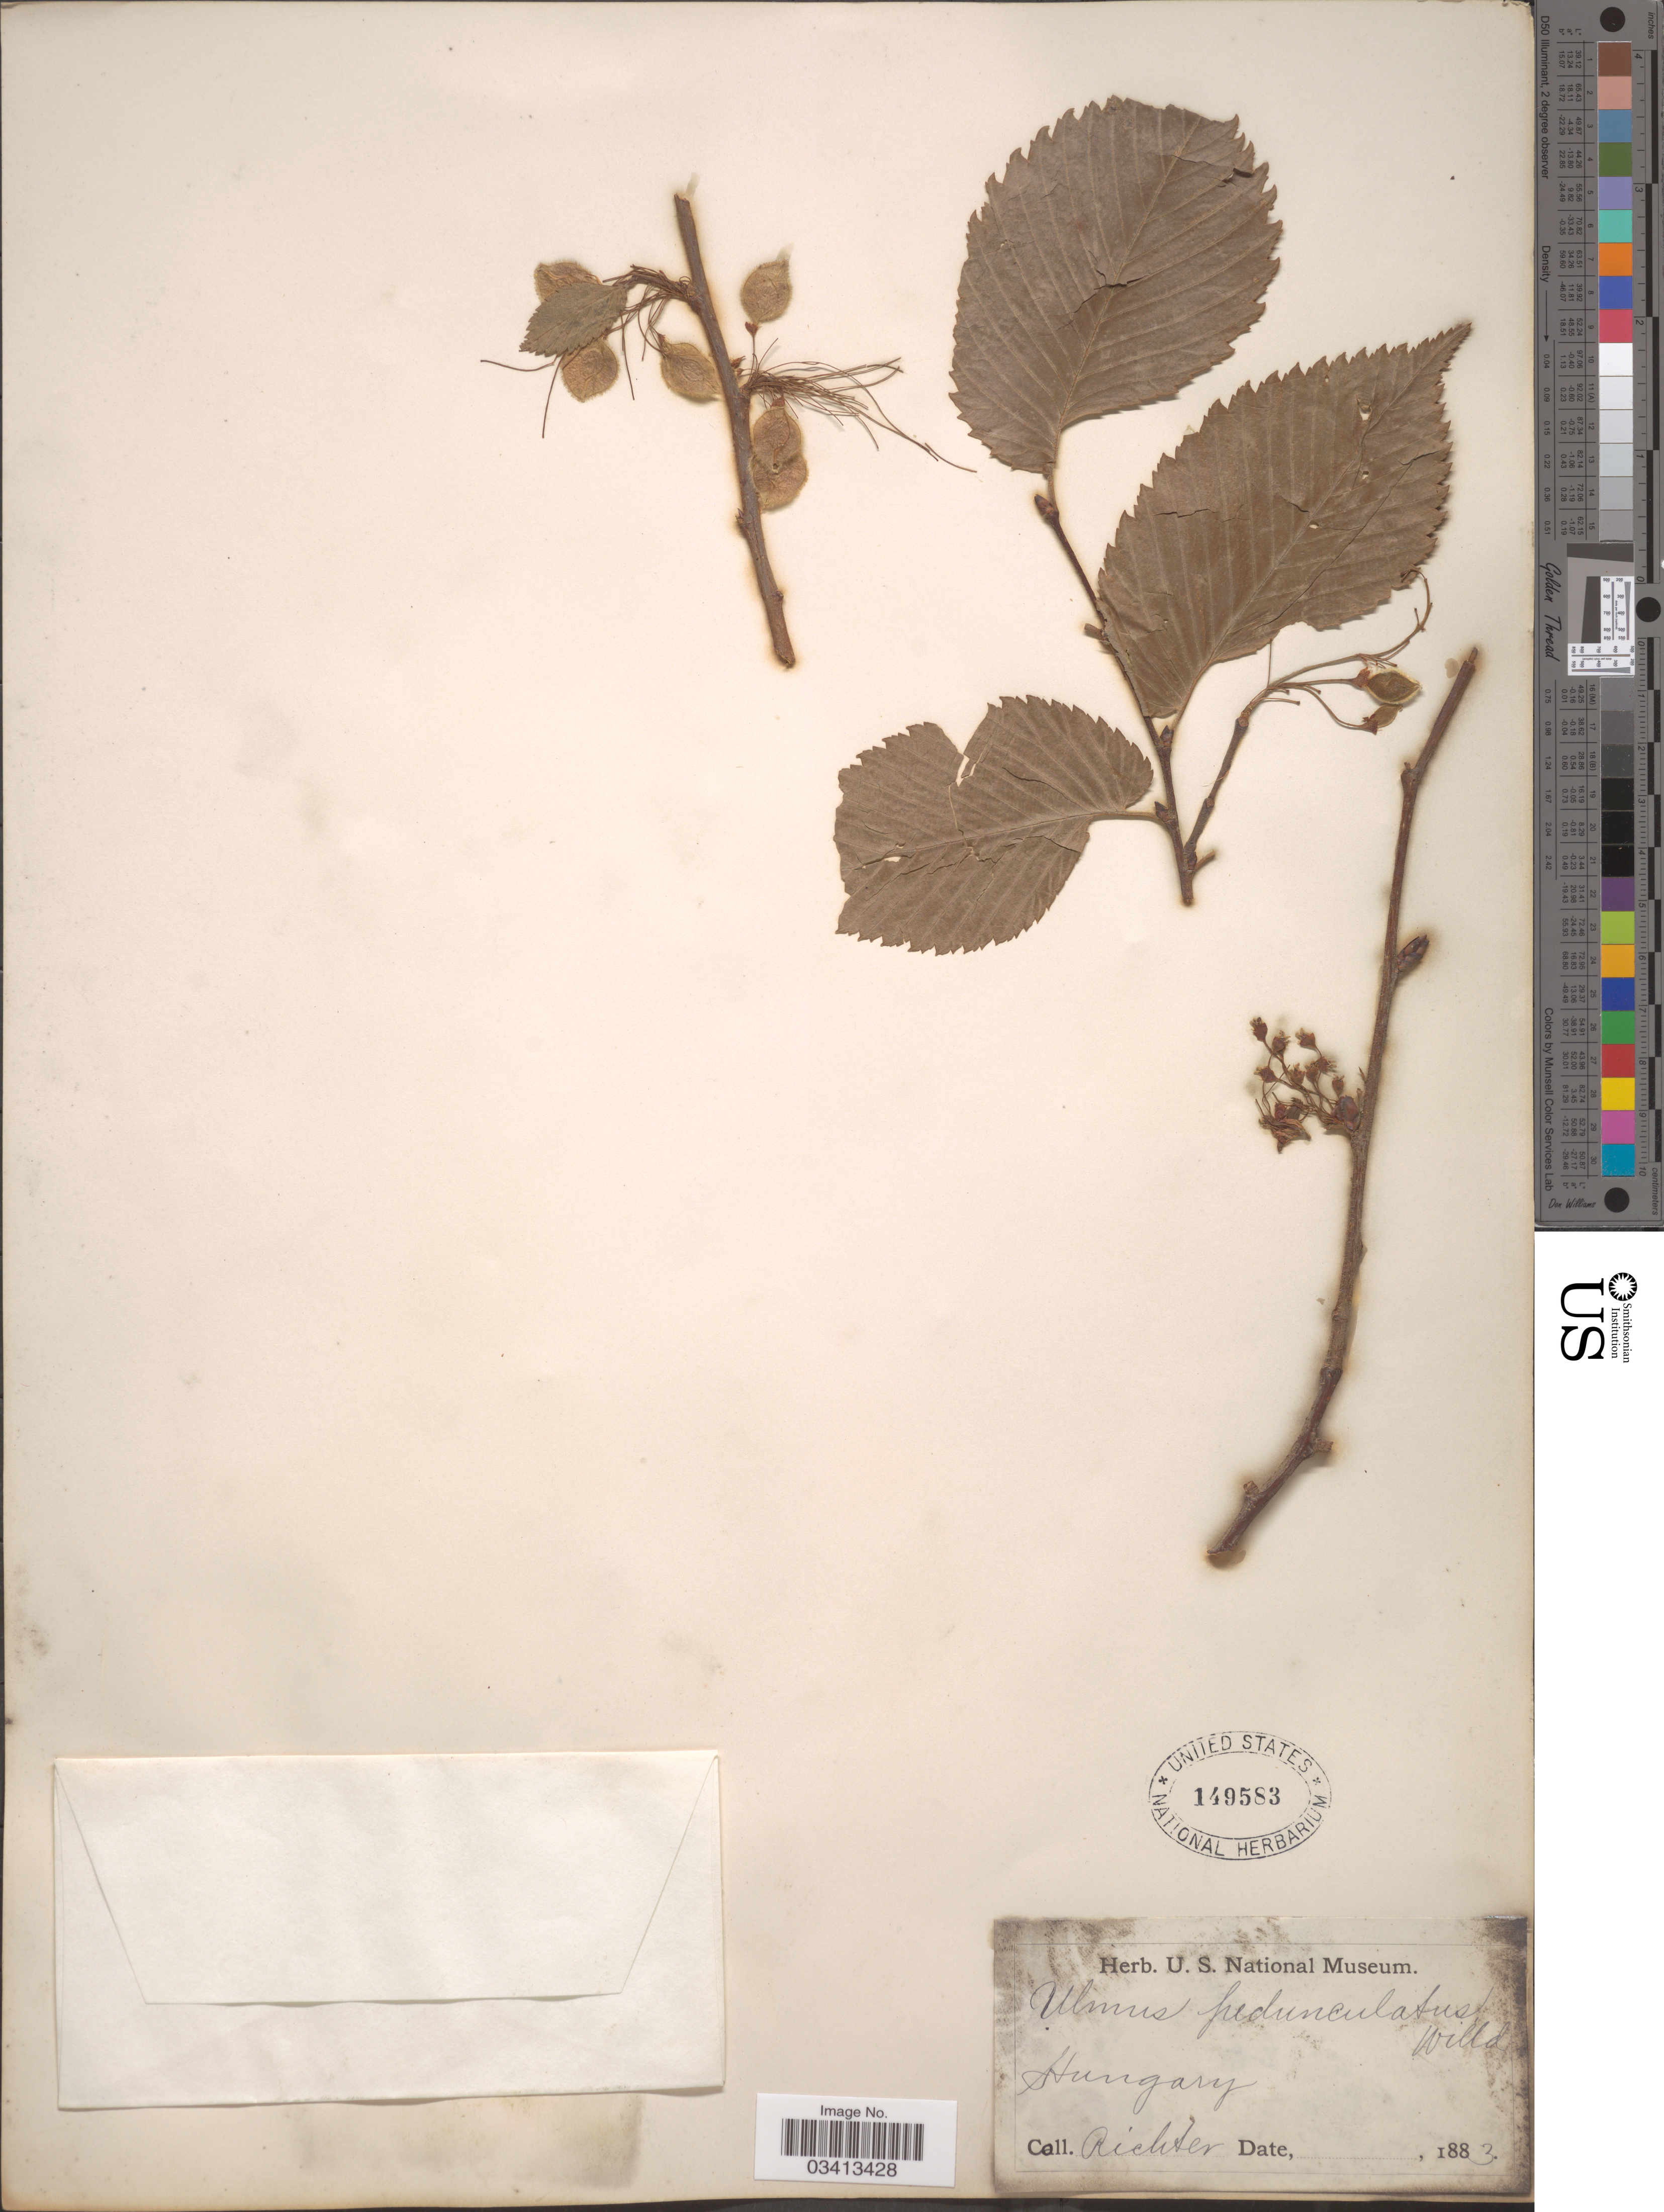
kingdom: Plantae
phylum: Tracheophyta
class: Magnoliopsida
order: Rosales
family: Ulmaceae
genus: Ulmus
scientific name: Ulmus pedunculata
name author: Foug.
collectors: -- Richter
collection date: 1883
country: Hungary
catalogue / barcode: US 149583